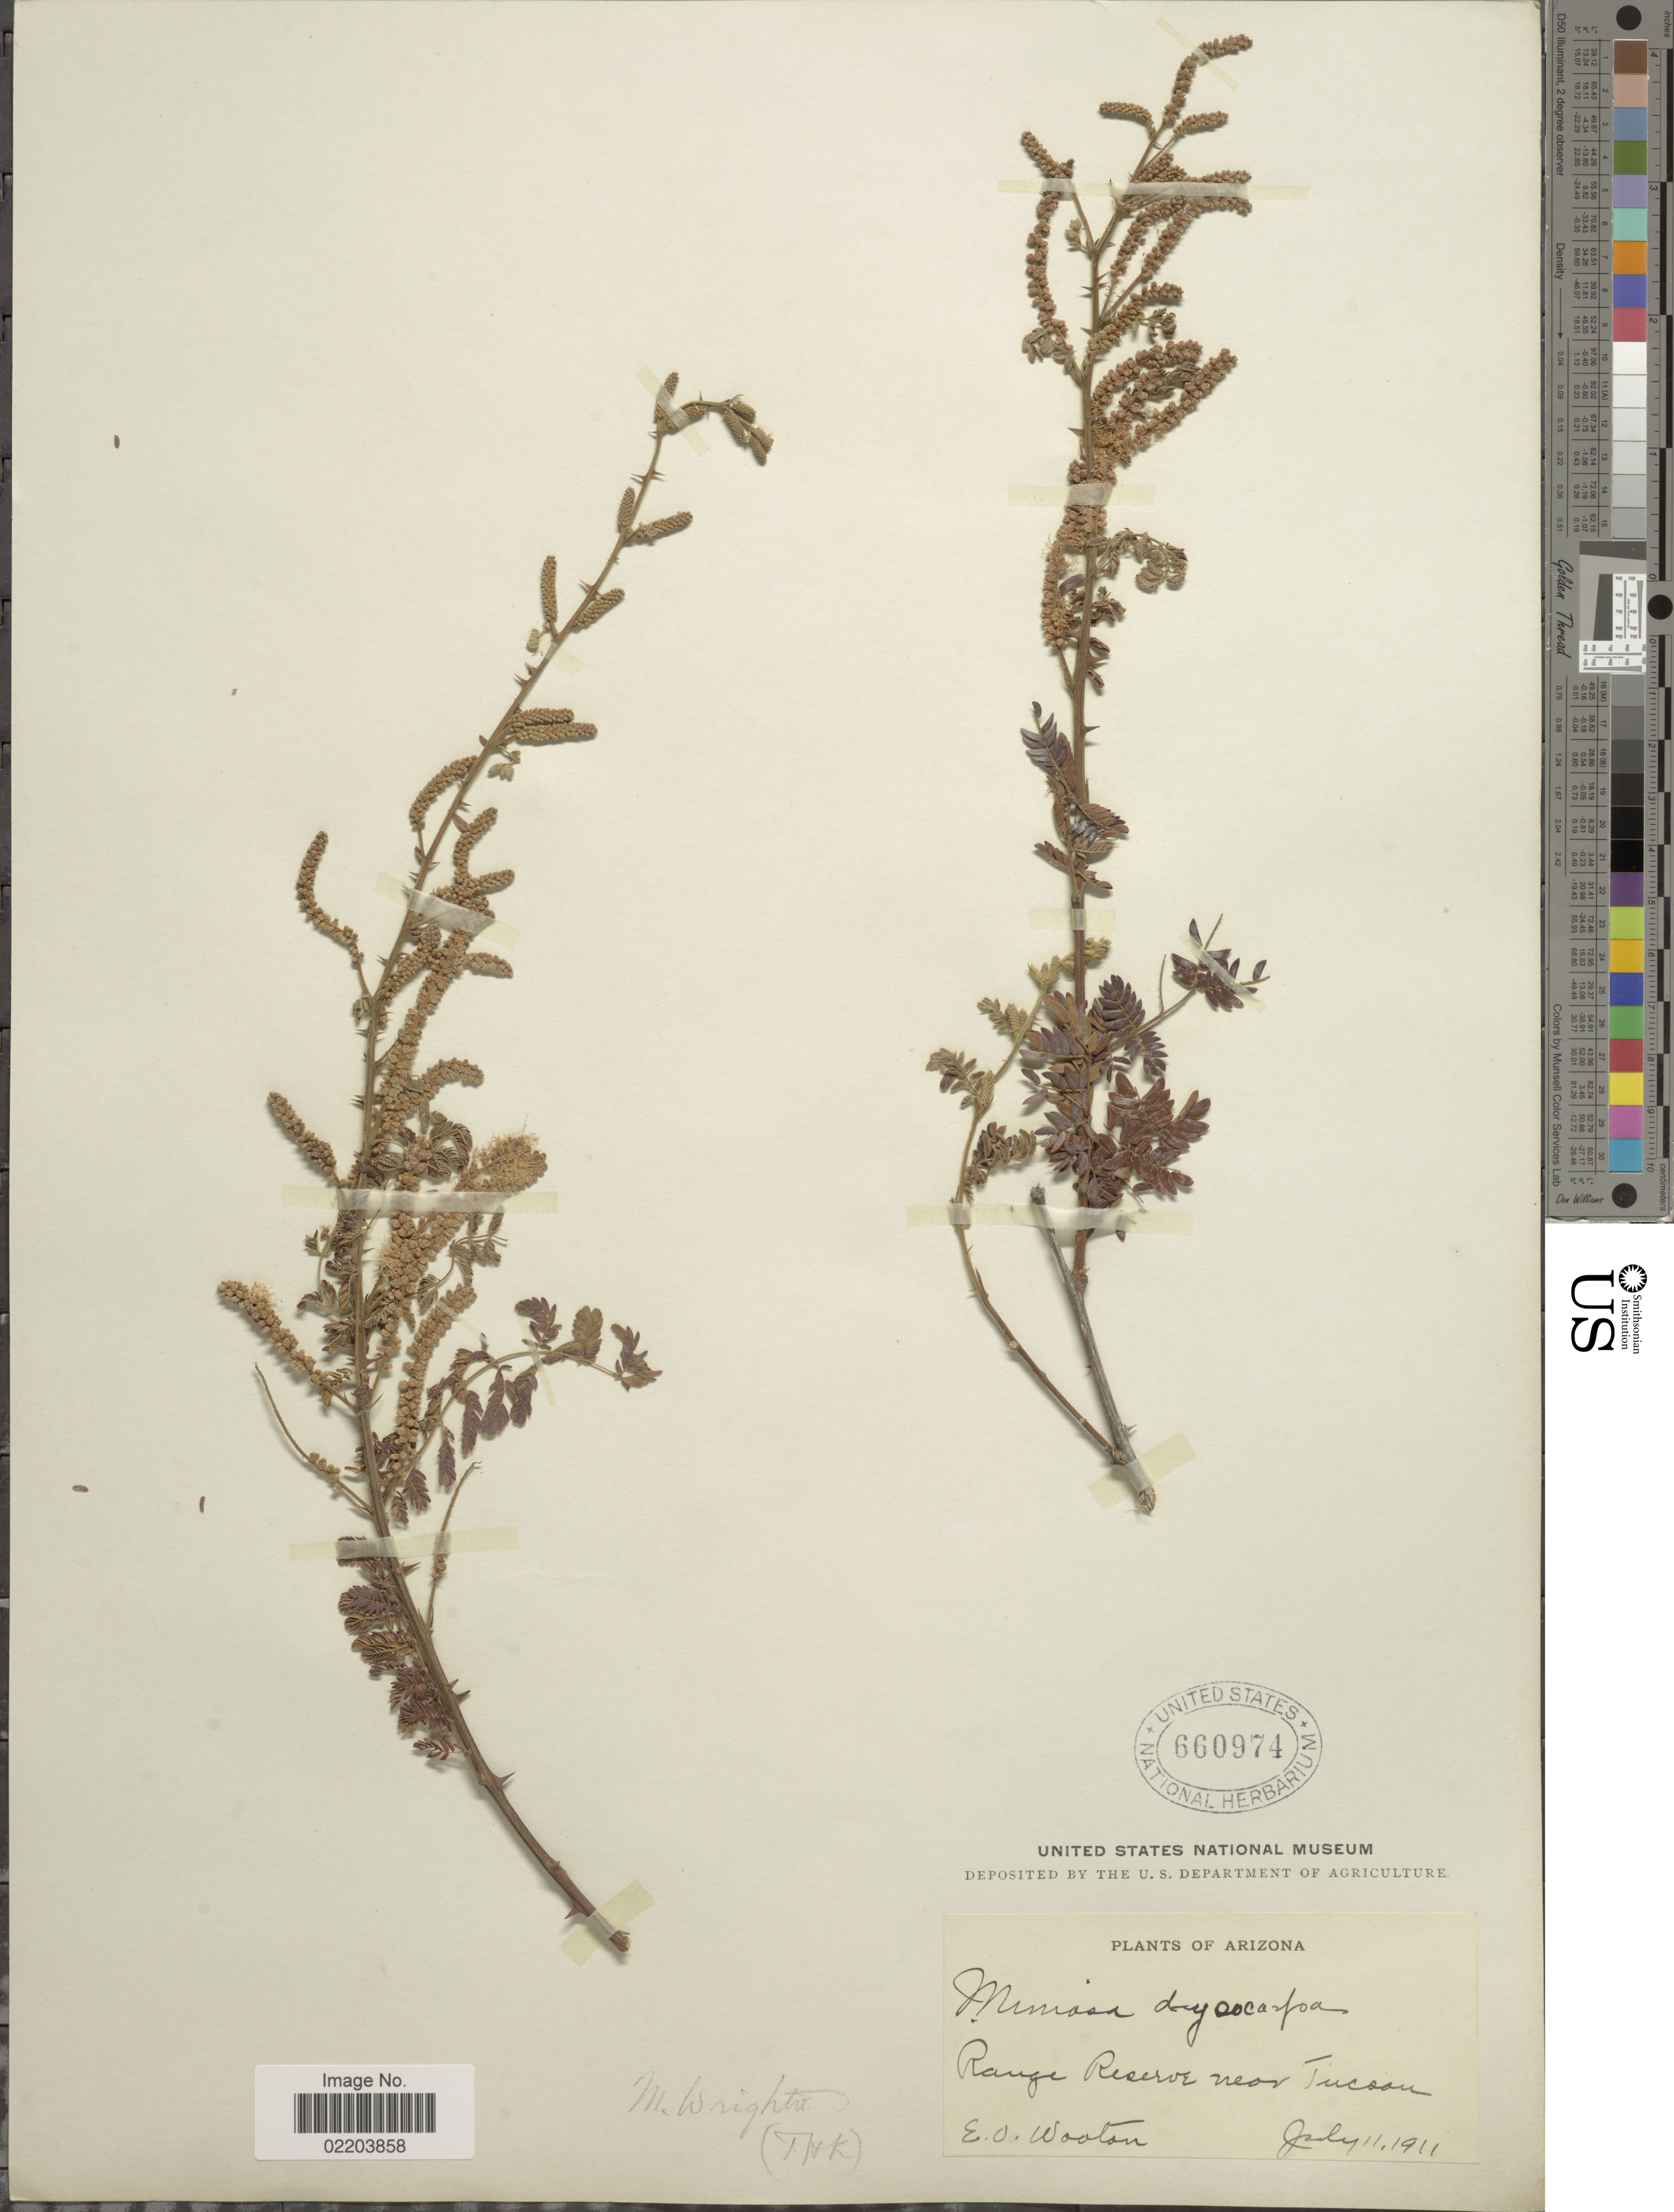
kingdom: Plantae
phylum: Tracheophyta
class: Magnoliopsida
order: Fabales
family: Fabaceae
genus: Mimosa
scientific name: Mimosa wrightii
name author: A. Gray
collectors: E. O. Wooton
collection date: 1911-07-11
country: United States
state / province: Arizona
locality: Range Reserve near Tucson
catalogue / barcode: US 660974